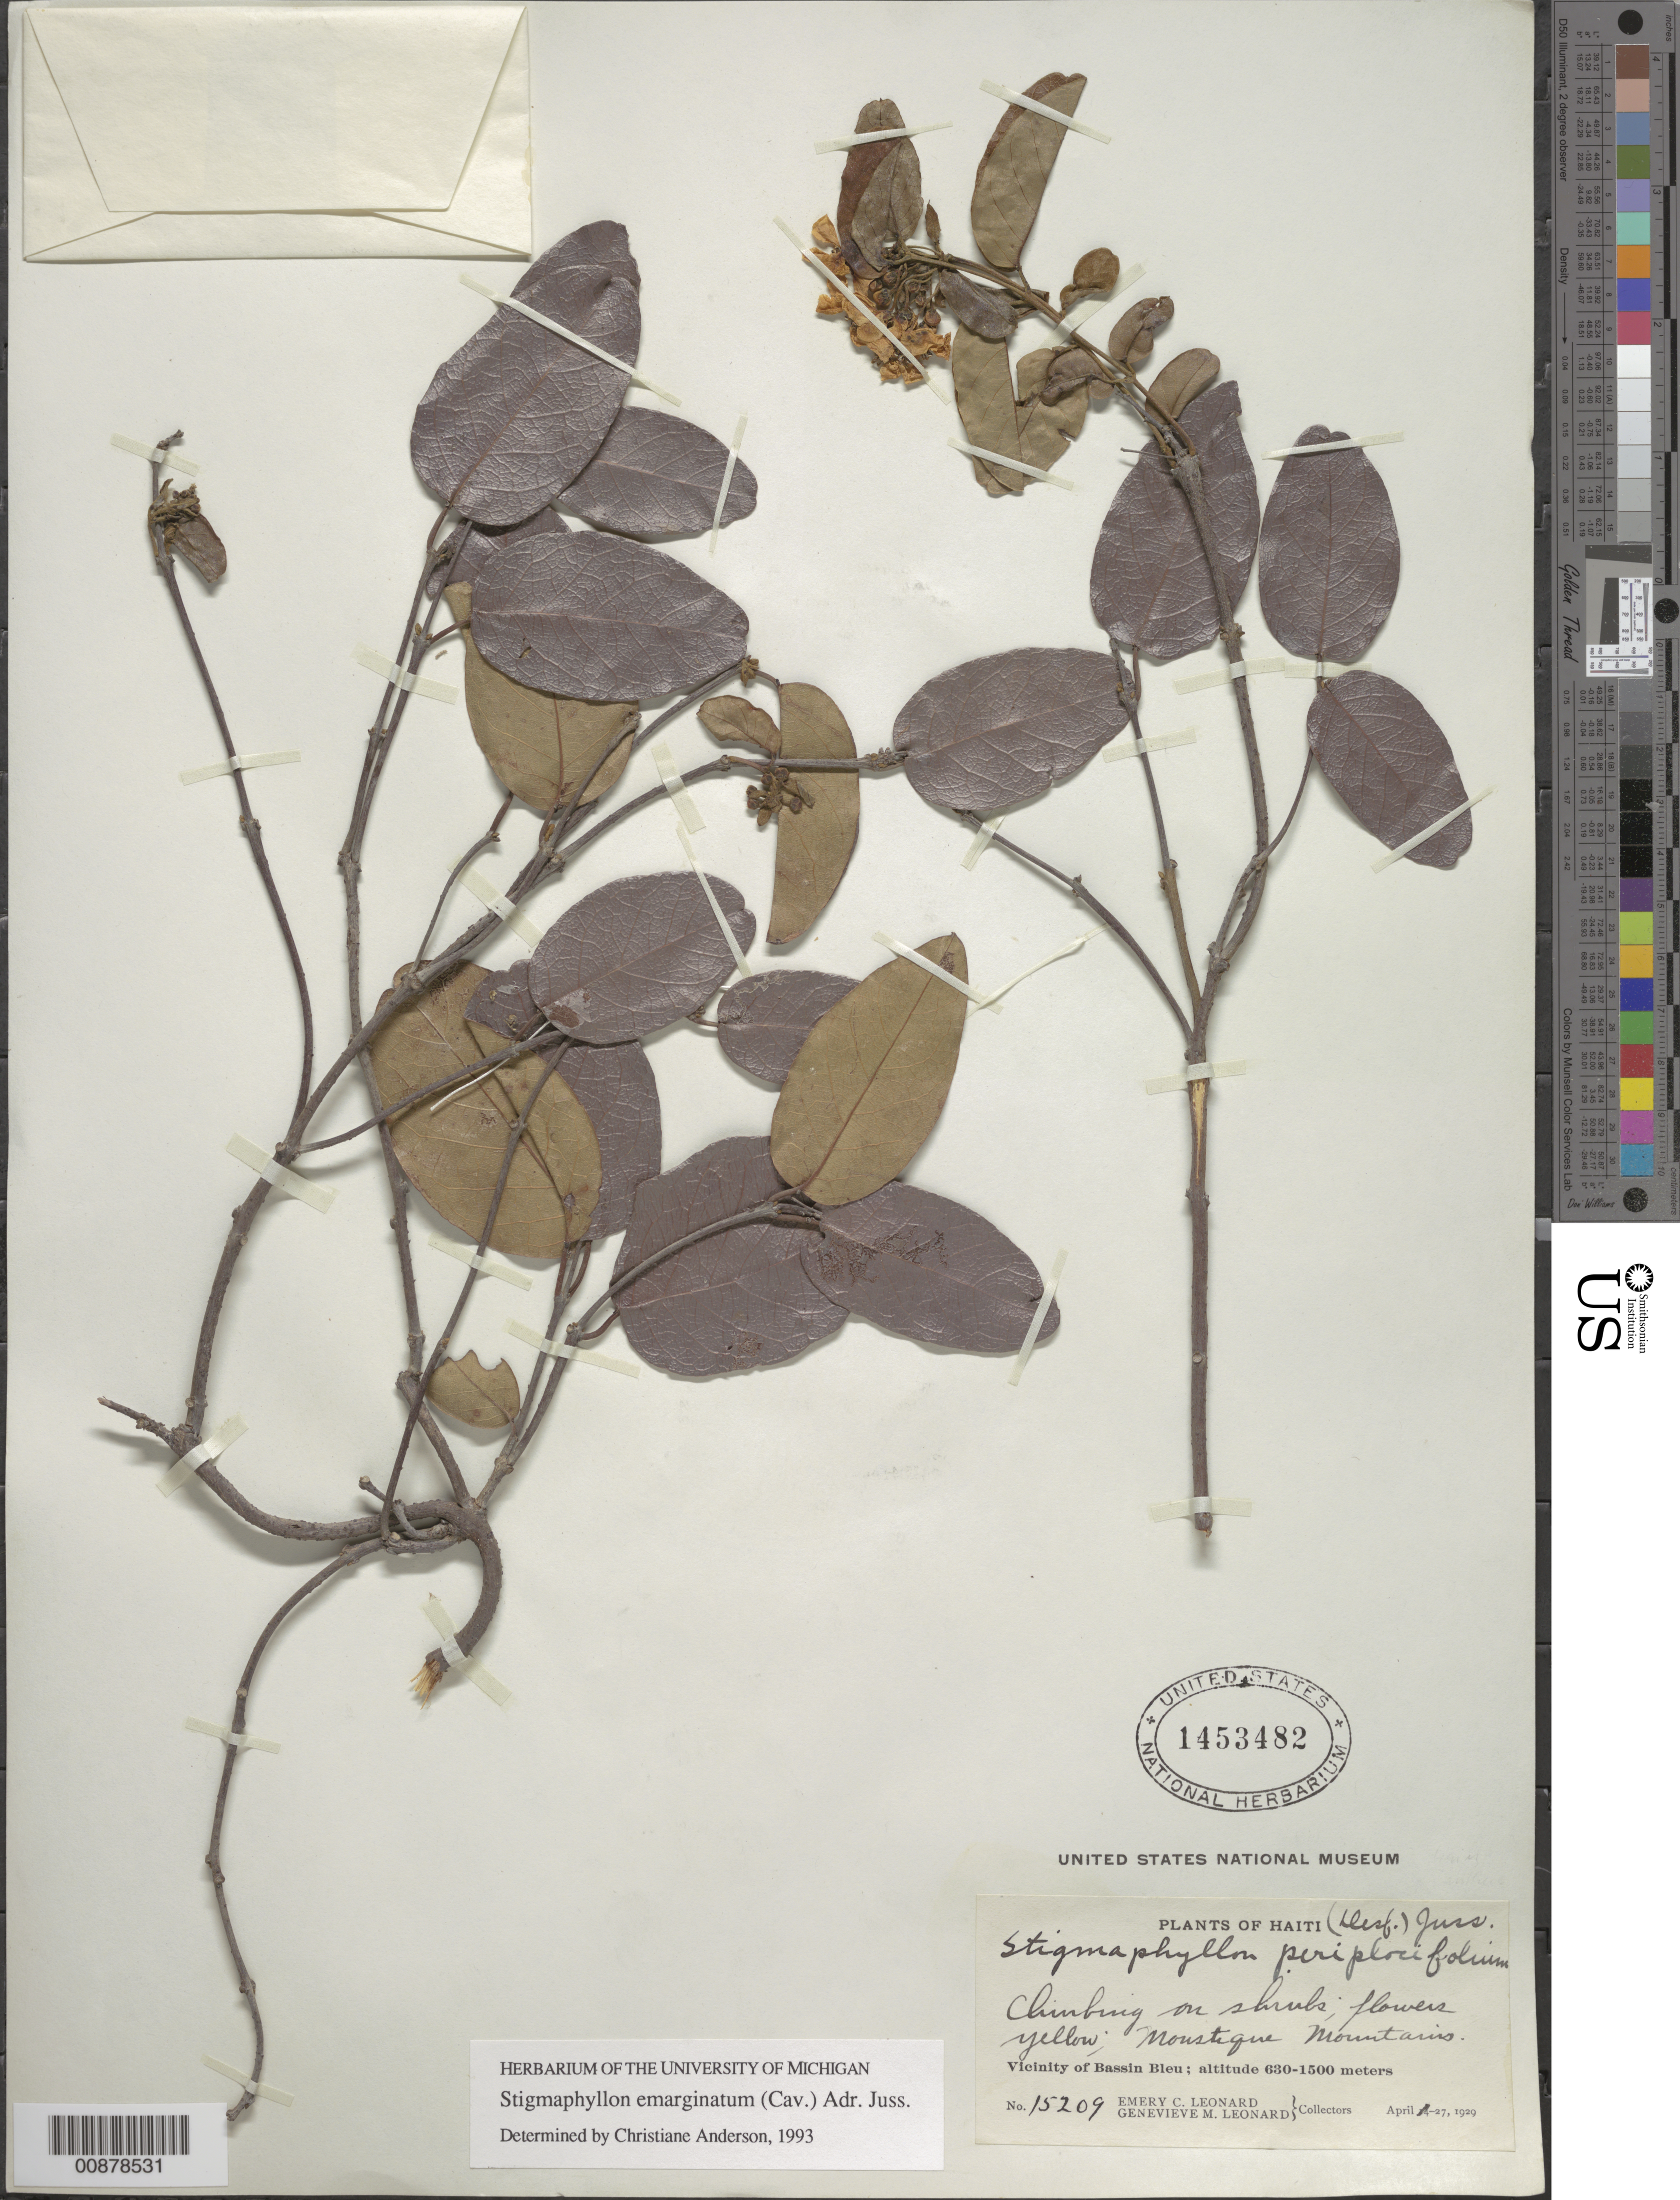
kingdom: Plantae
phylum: Tracheophyta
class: Magnoliopsida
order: Malpighiales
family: Malpighiaceae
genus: Stigmaphyllon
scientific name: Stigmaphyllon emarginatum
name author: (Cav.) A. Juss.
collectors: E. C. Leonard & G. M. Leonard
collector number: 15209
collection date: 1929-04-27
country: Haiti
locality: Moustique Mountains. Vicinity of Bassin Bleu.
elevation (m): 630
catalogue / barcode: US 1453482